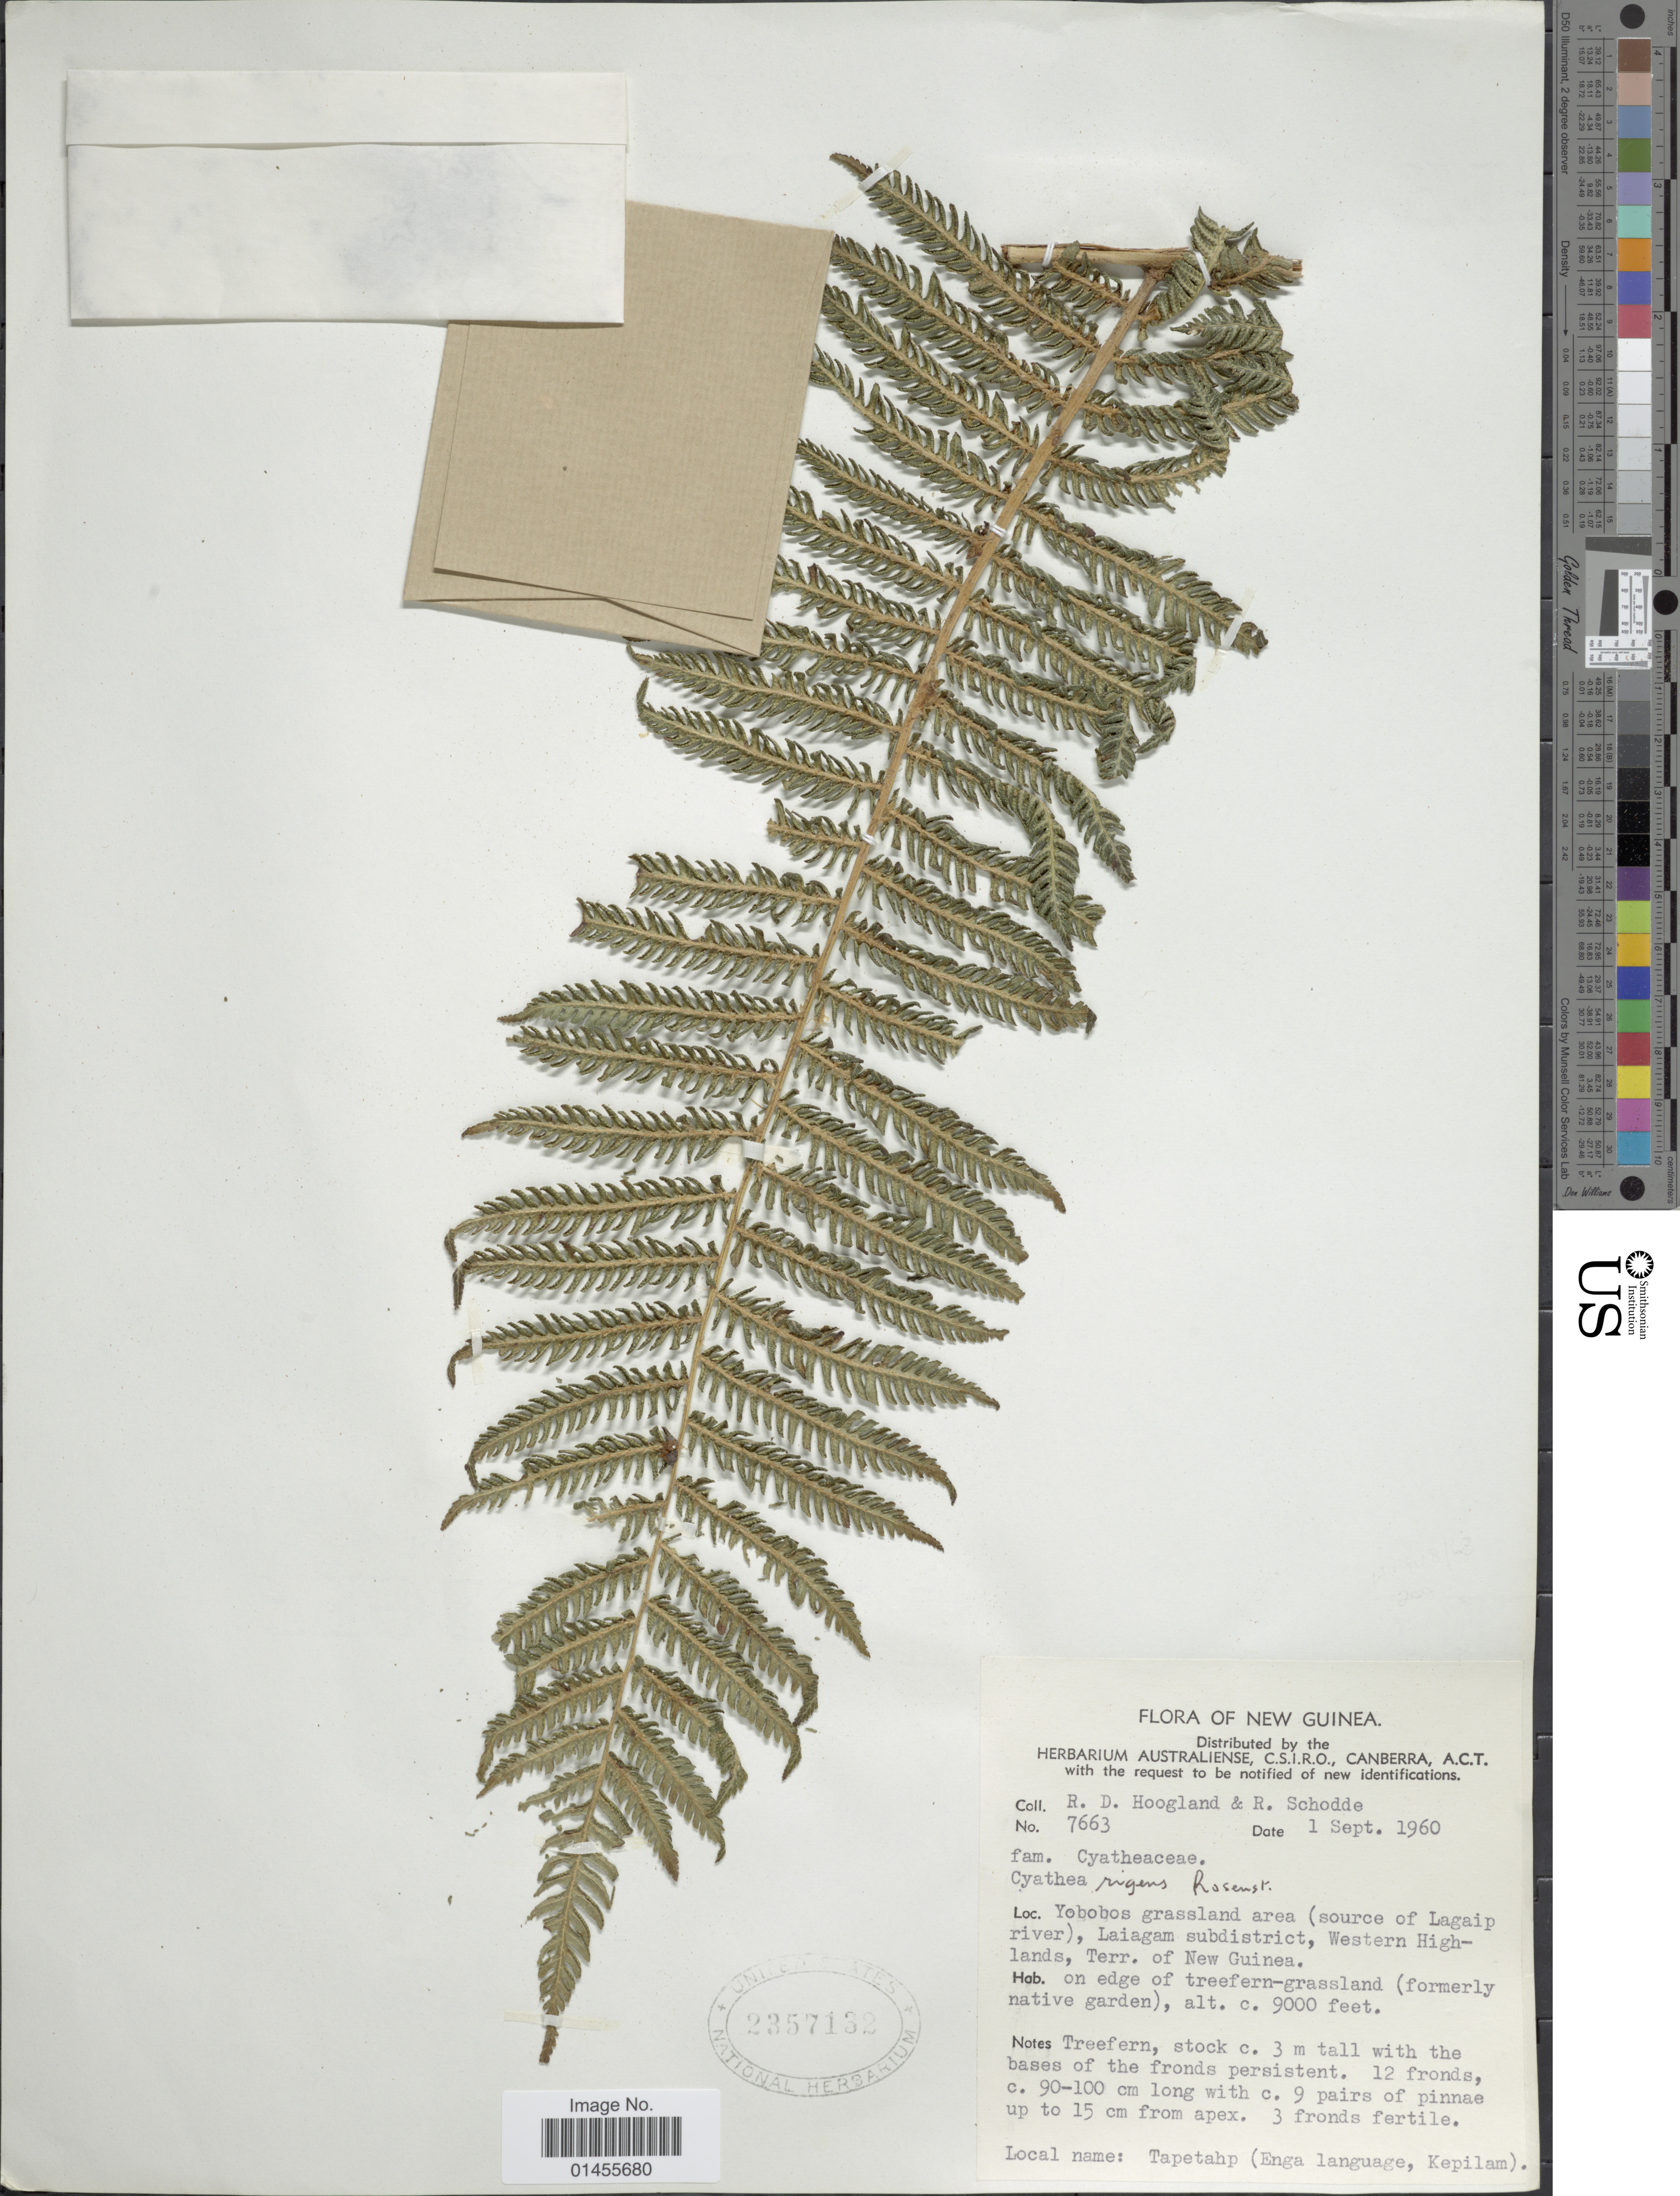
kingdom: Plantae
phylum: Tracheophyta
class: Polypodiopsida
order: Cyatheales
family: Cyatheaceae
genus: Alsophila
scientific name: Alsophila rigens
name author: (Rosenst.) R.M. Tryon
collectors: R. D. Hoogland & R. Schodde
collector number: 7663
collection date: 1960-09-01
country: Papua New Guinea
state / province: Western Highlands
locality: New Guinea. Yobobos grassland area (source of Lagaip river), Laiagam Subdistrict, Western Highlands, Terr. of New Guinea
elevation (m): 2743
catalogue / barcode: US 2357132